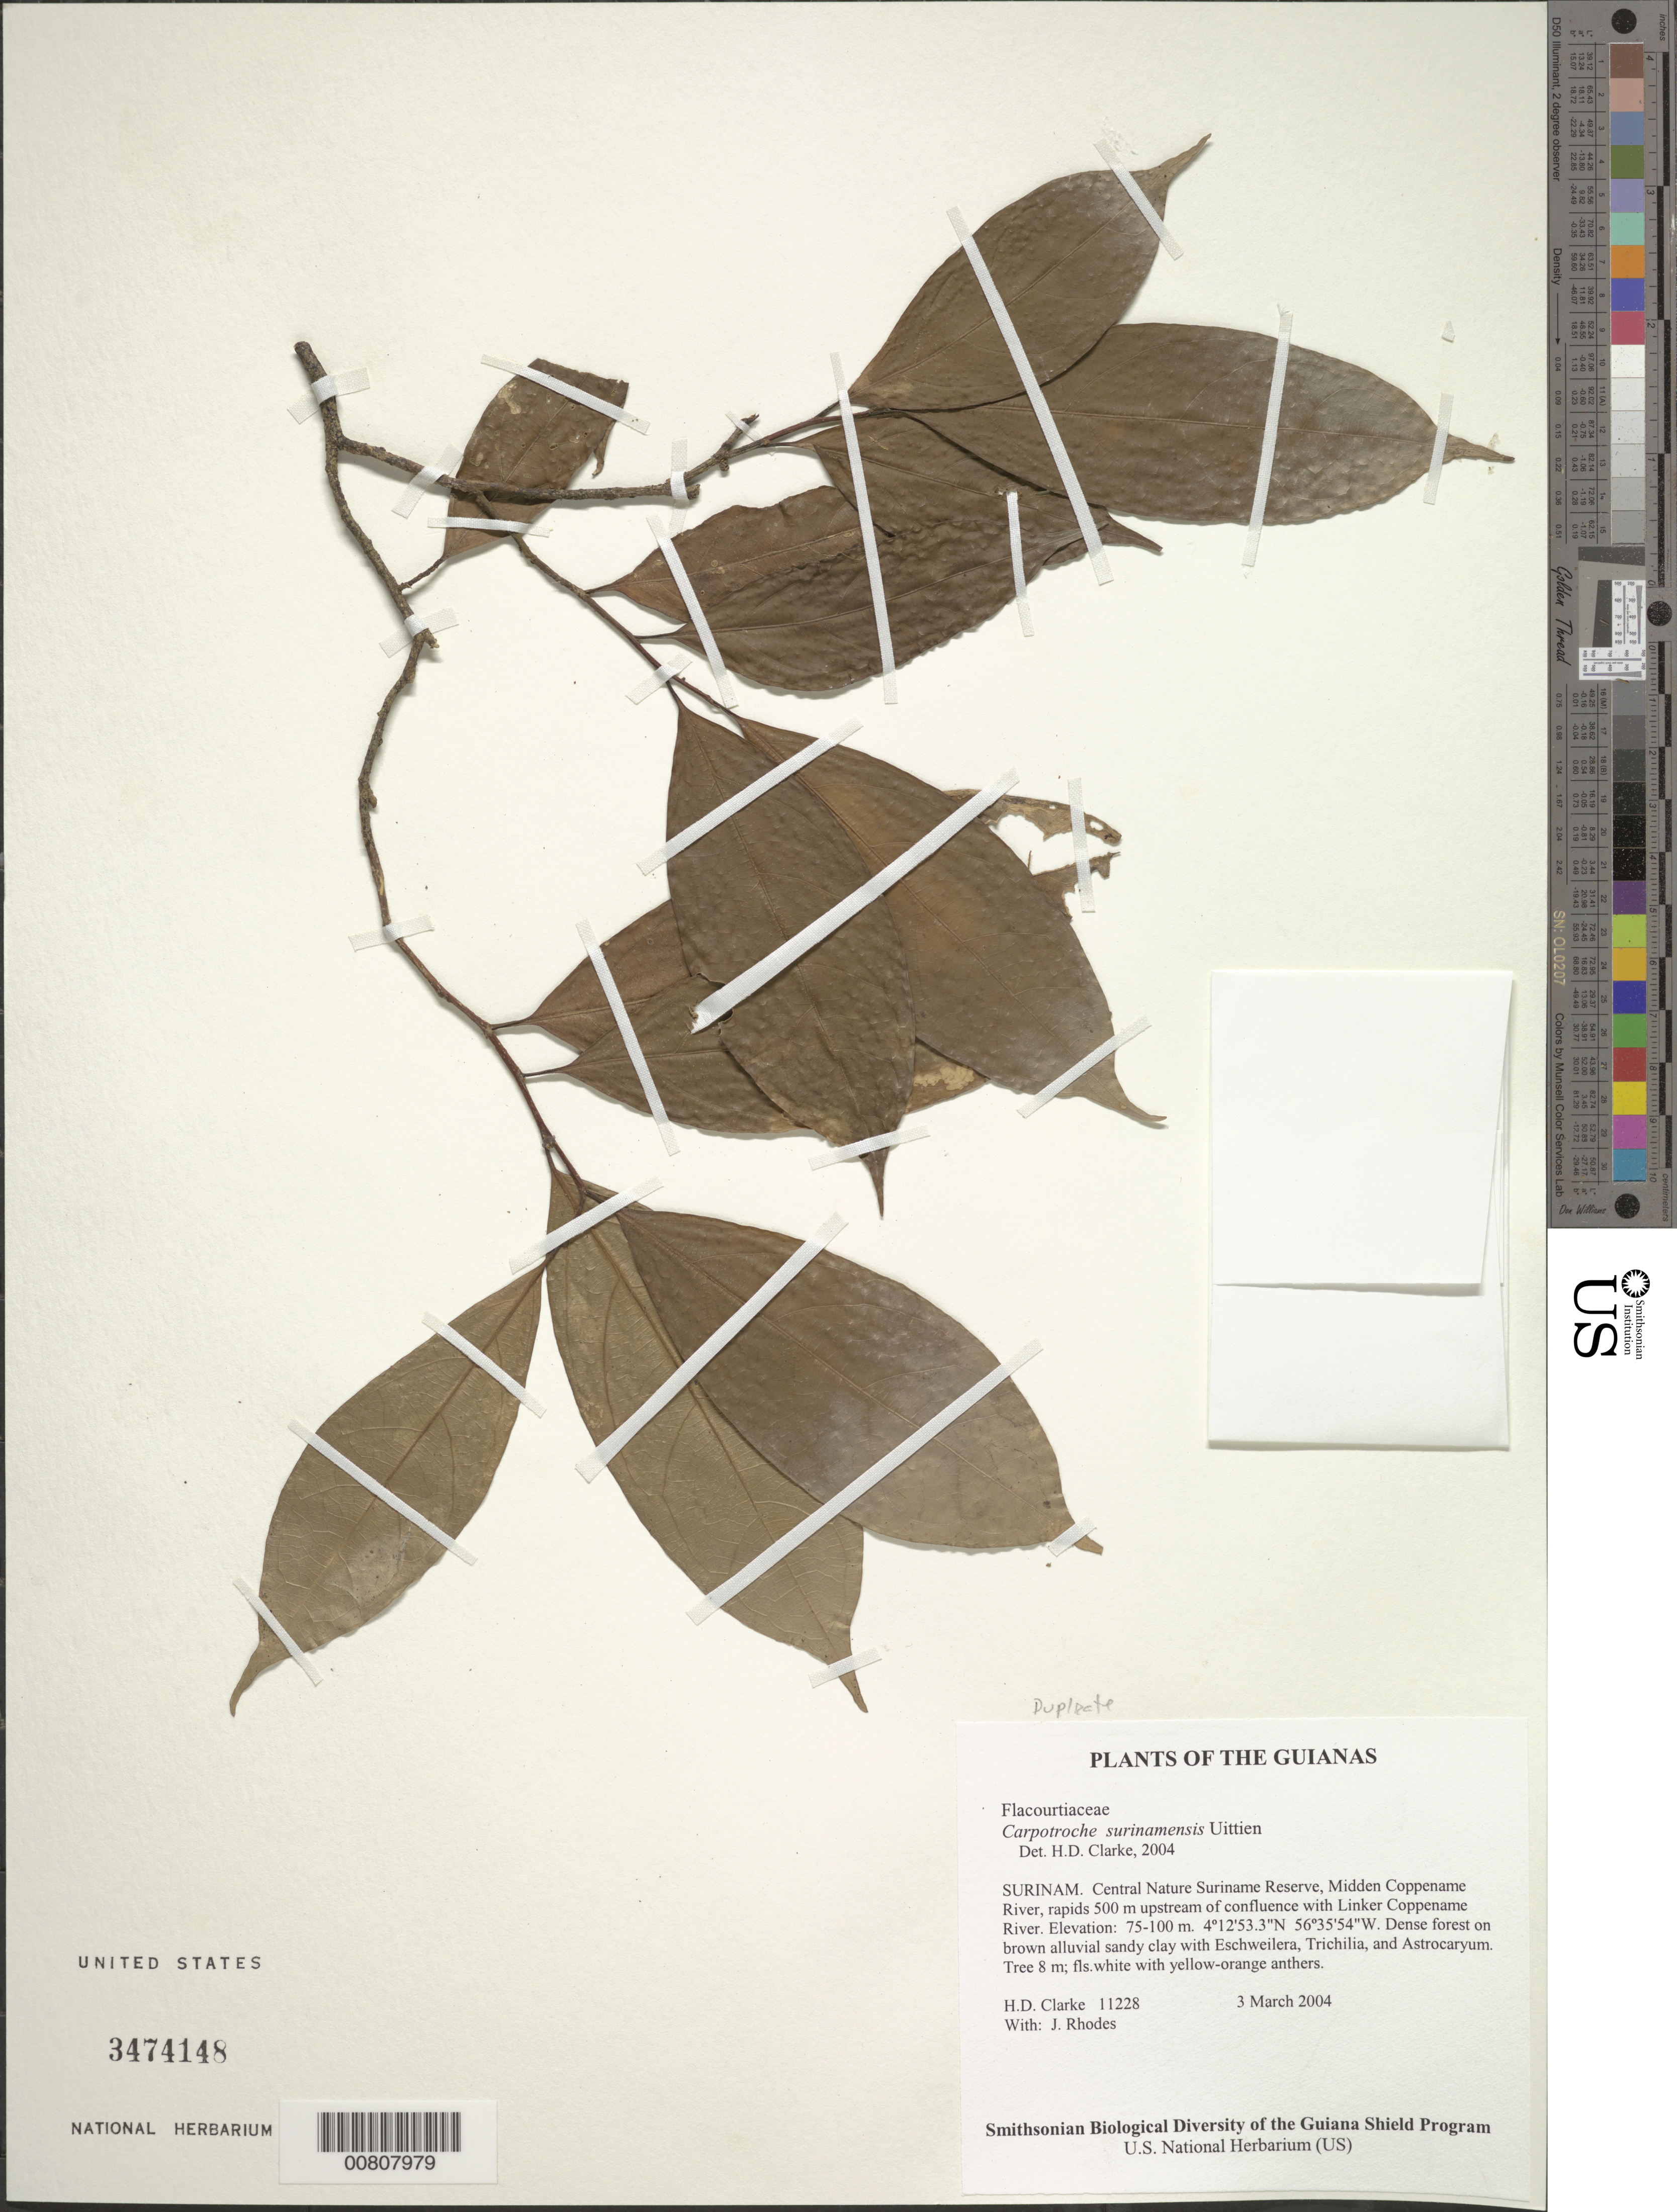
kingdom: Plantae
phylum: Tracheophyta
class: Magnoliopsida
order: Malpighiales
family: Achariaceae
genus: Carpotroche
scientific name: Carpotroche surinamensis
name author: Uittien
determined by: Clarke, H. D., University of North Carolina (Asheville)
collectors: H. D. Clarke & J. Rhodes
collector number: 11228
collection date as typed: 3 March 2004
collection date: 2004-03-03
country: Suriname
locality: Central Nature Suriname Reserve, Midden Coppename River, rapids 500 m upstream of confluence with Linker Coppename River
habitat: Dense forest on brown alluvial sandy clay with Eschweilera, Trichilia, and Astrocaryum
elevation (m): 75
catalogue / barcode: US 3474148